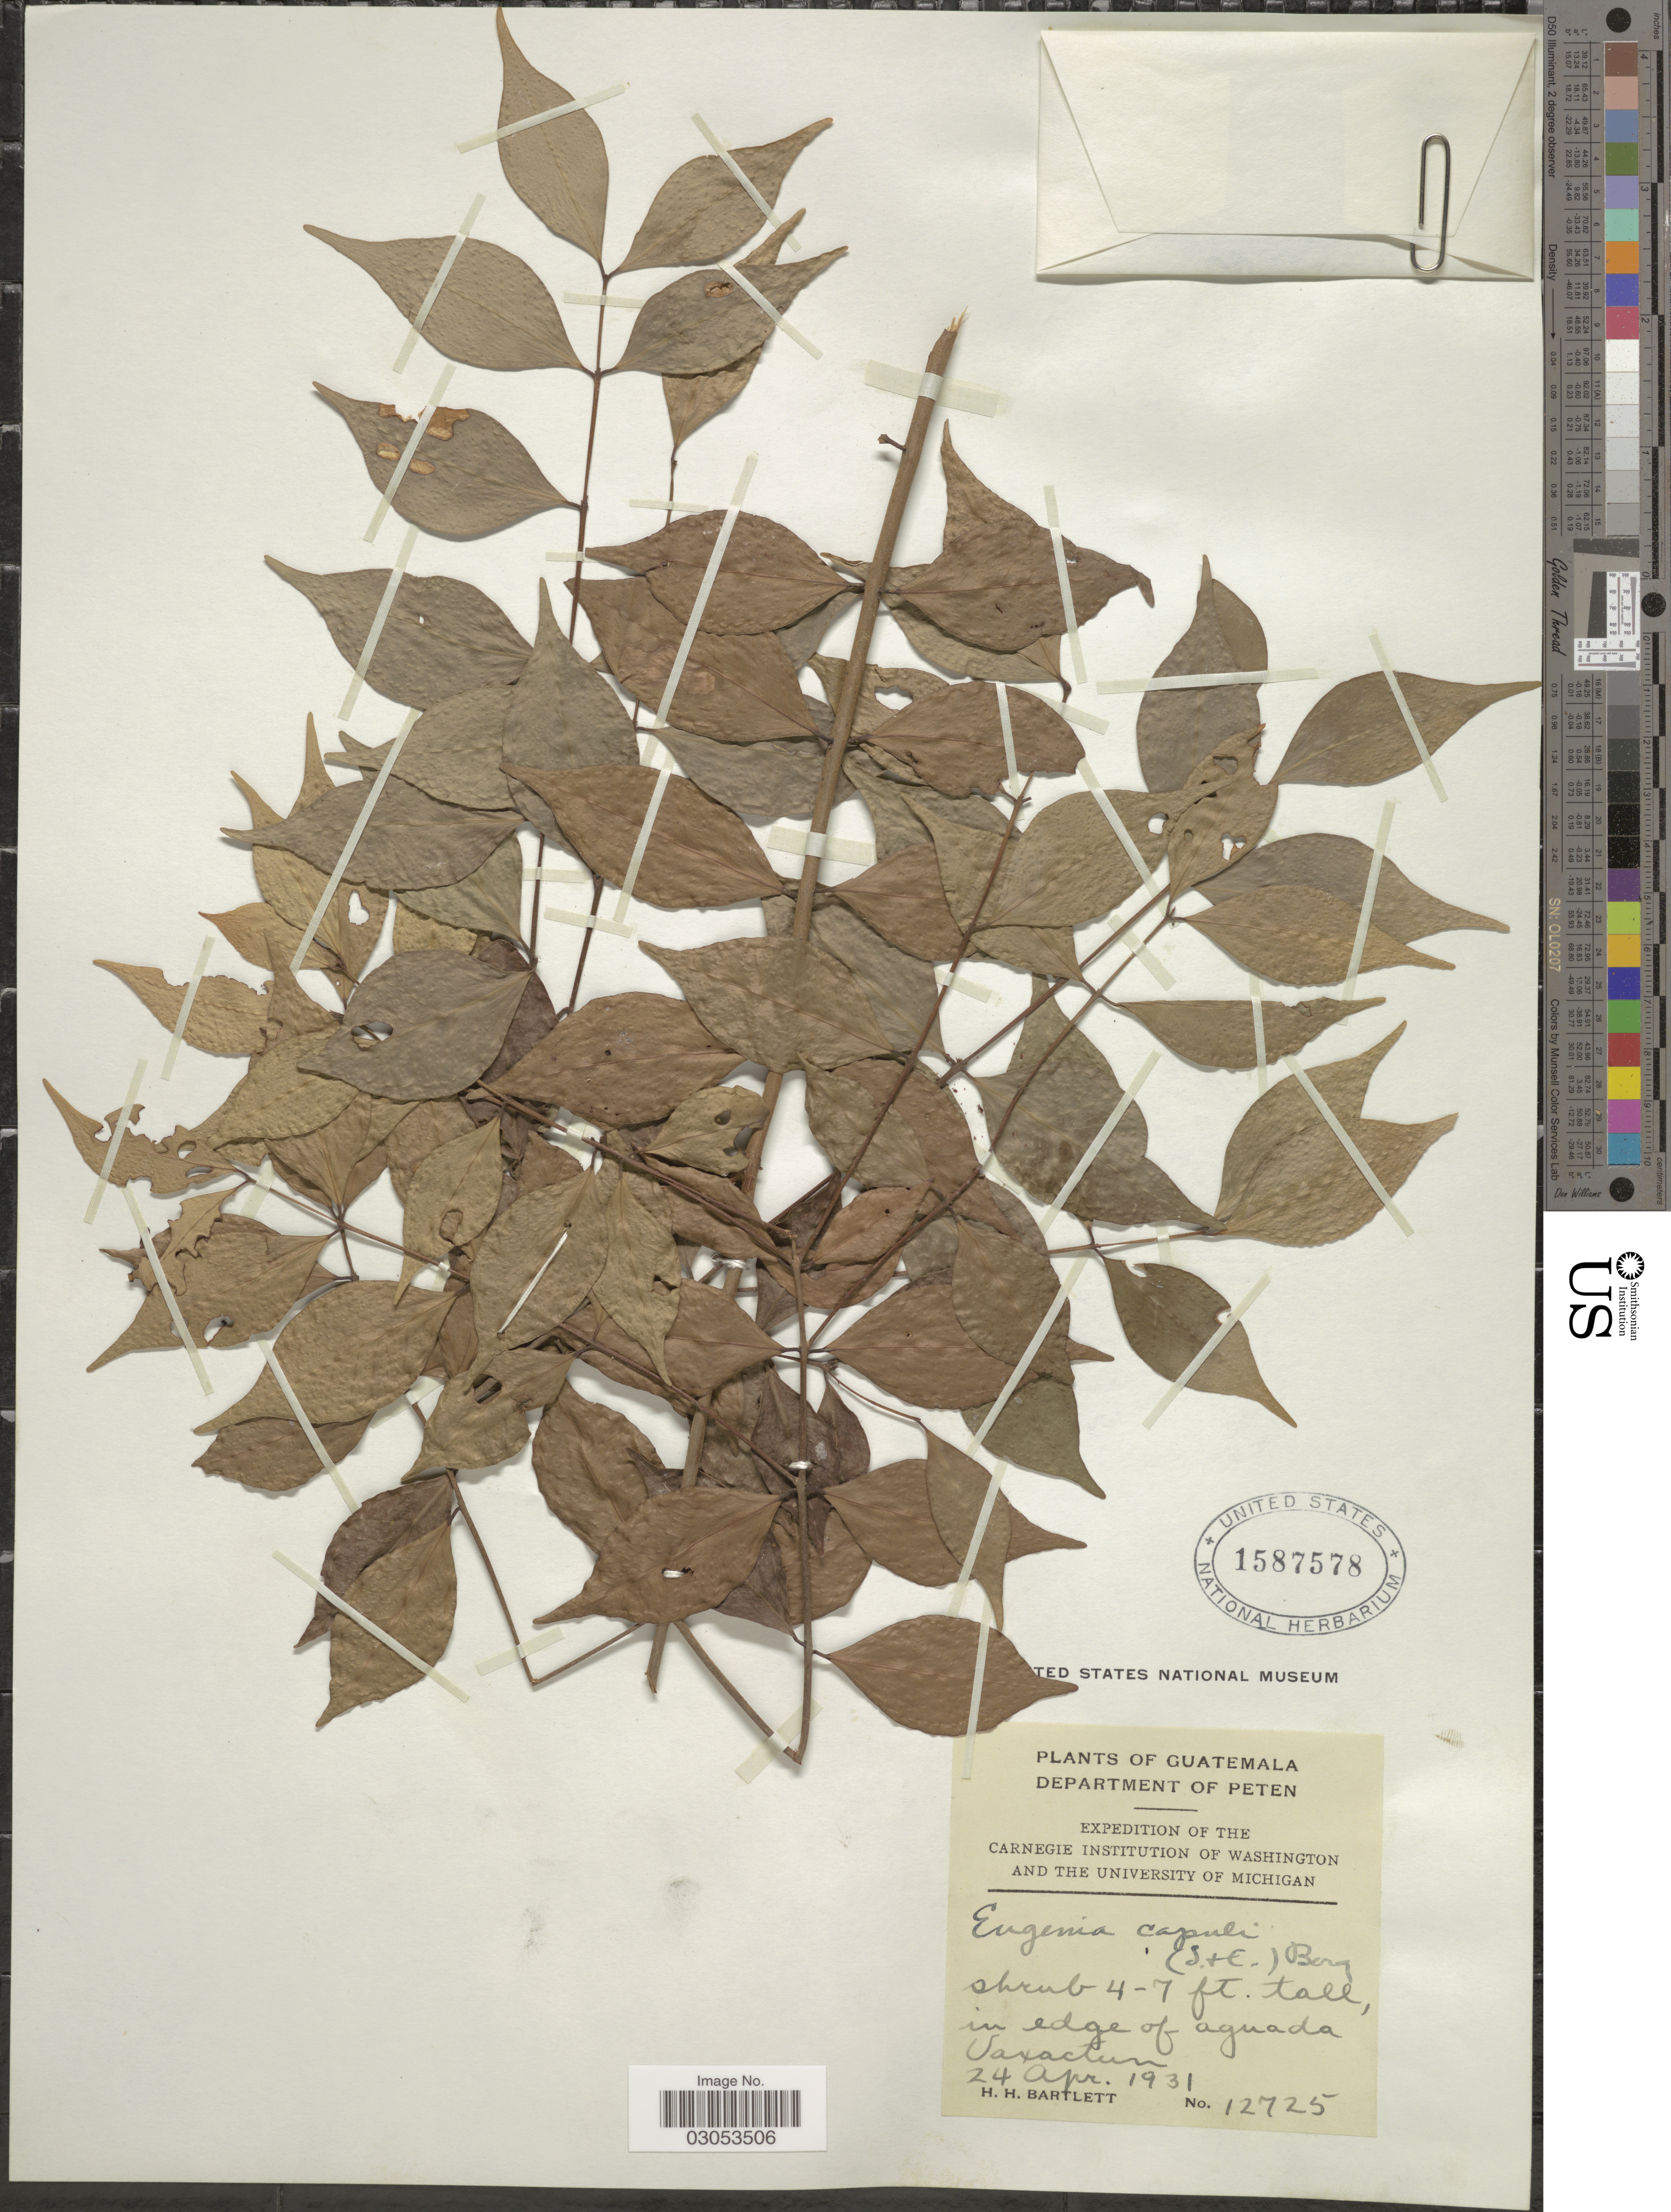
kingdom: Plantae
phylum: Tracheophyta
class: Magnoliopsida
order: Myrtales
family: Myrtaceae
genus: Eugenia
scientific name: Eugenia capuli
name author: (Schltdl. & Cham.) Hook. & Arn.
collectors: H. H. Bartlett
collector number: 12725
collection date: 1931-04-24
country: Guatemala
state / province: El Petén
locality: Department of Peten. In edge of Aguada Uaxactun.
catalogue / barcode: US 1587578